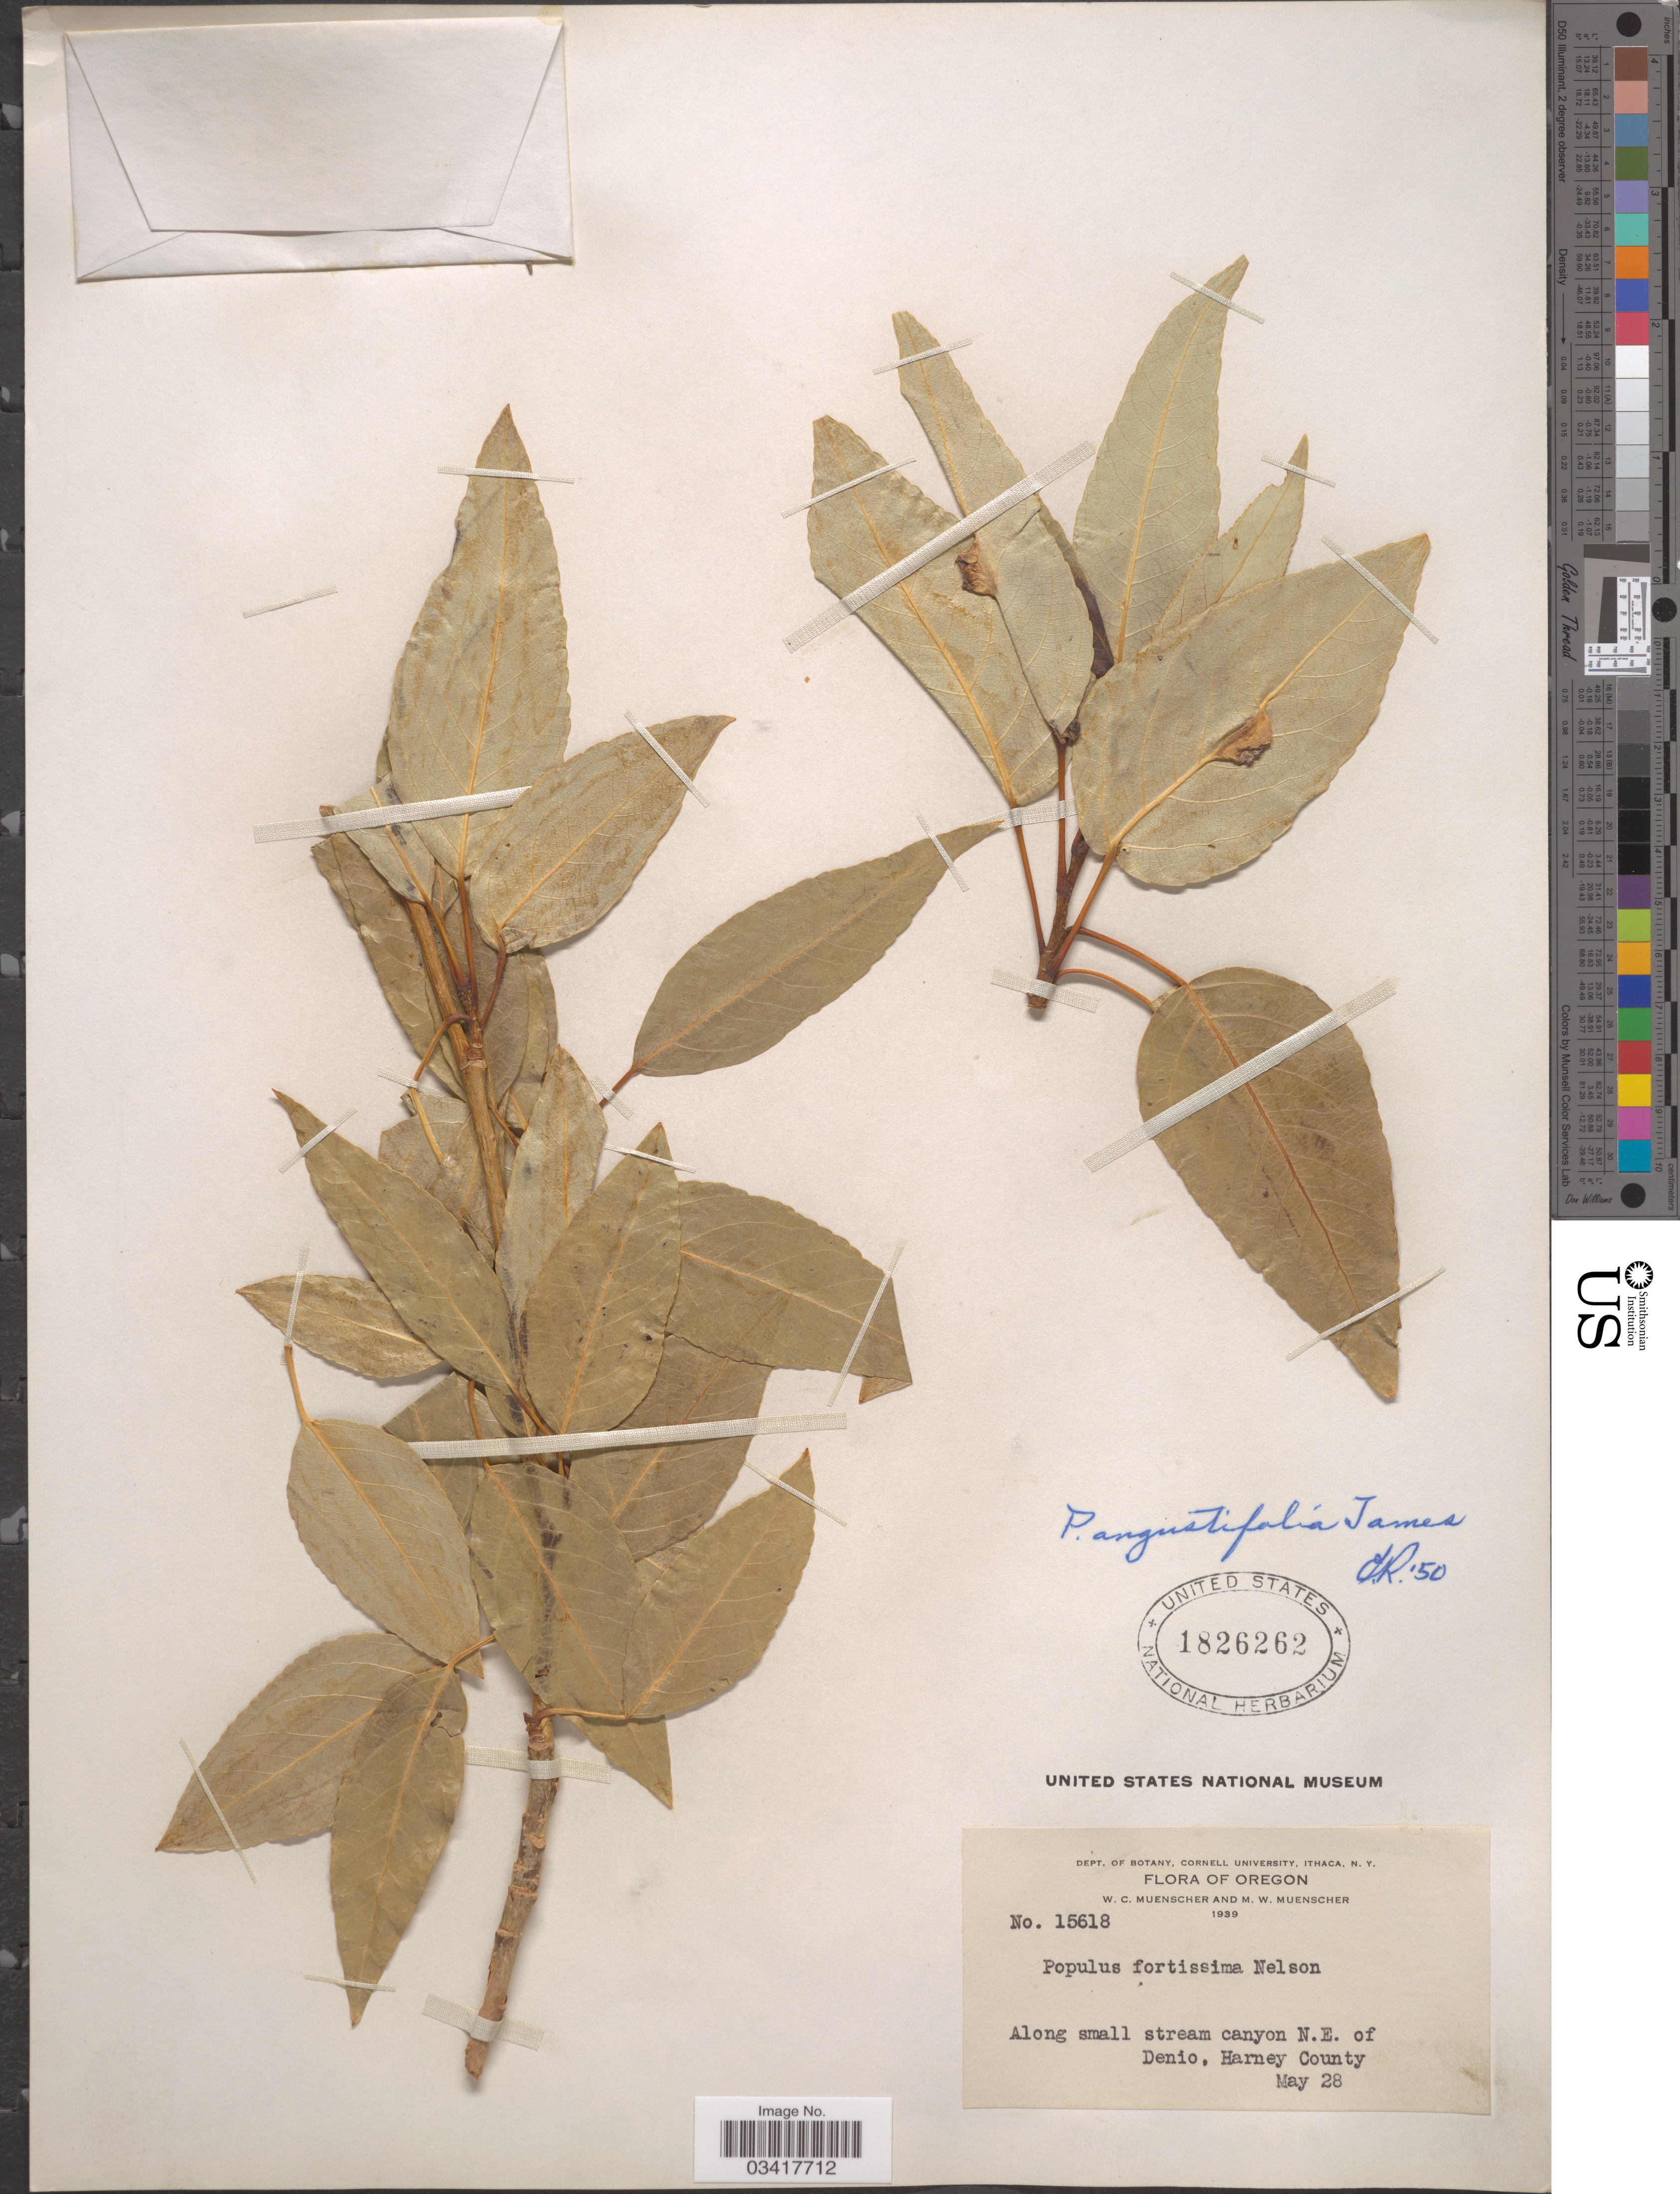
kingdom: Plantae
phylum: Tracheophyta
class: Magnoliopsida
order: Malpighiales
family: Salicaceae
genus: Populus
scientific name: Populus angustifolia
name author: E. James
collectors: W. Muenscher & M. Muenscher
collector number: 15618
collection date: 1939-05-28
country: United States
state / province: Oregon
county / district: Harney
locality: Along small stream canyon N.E. of Denio, Harney County.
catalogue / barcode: US 1826262